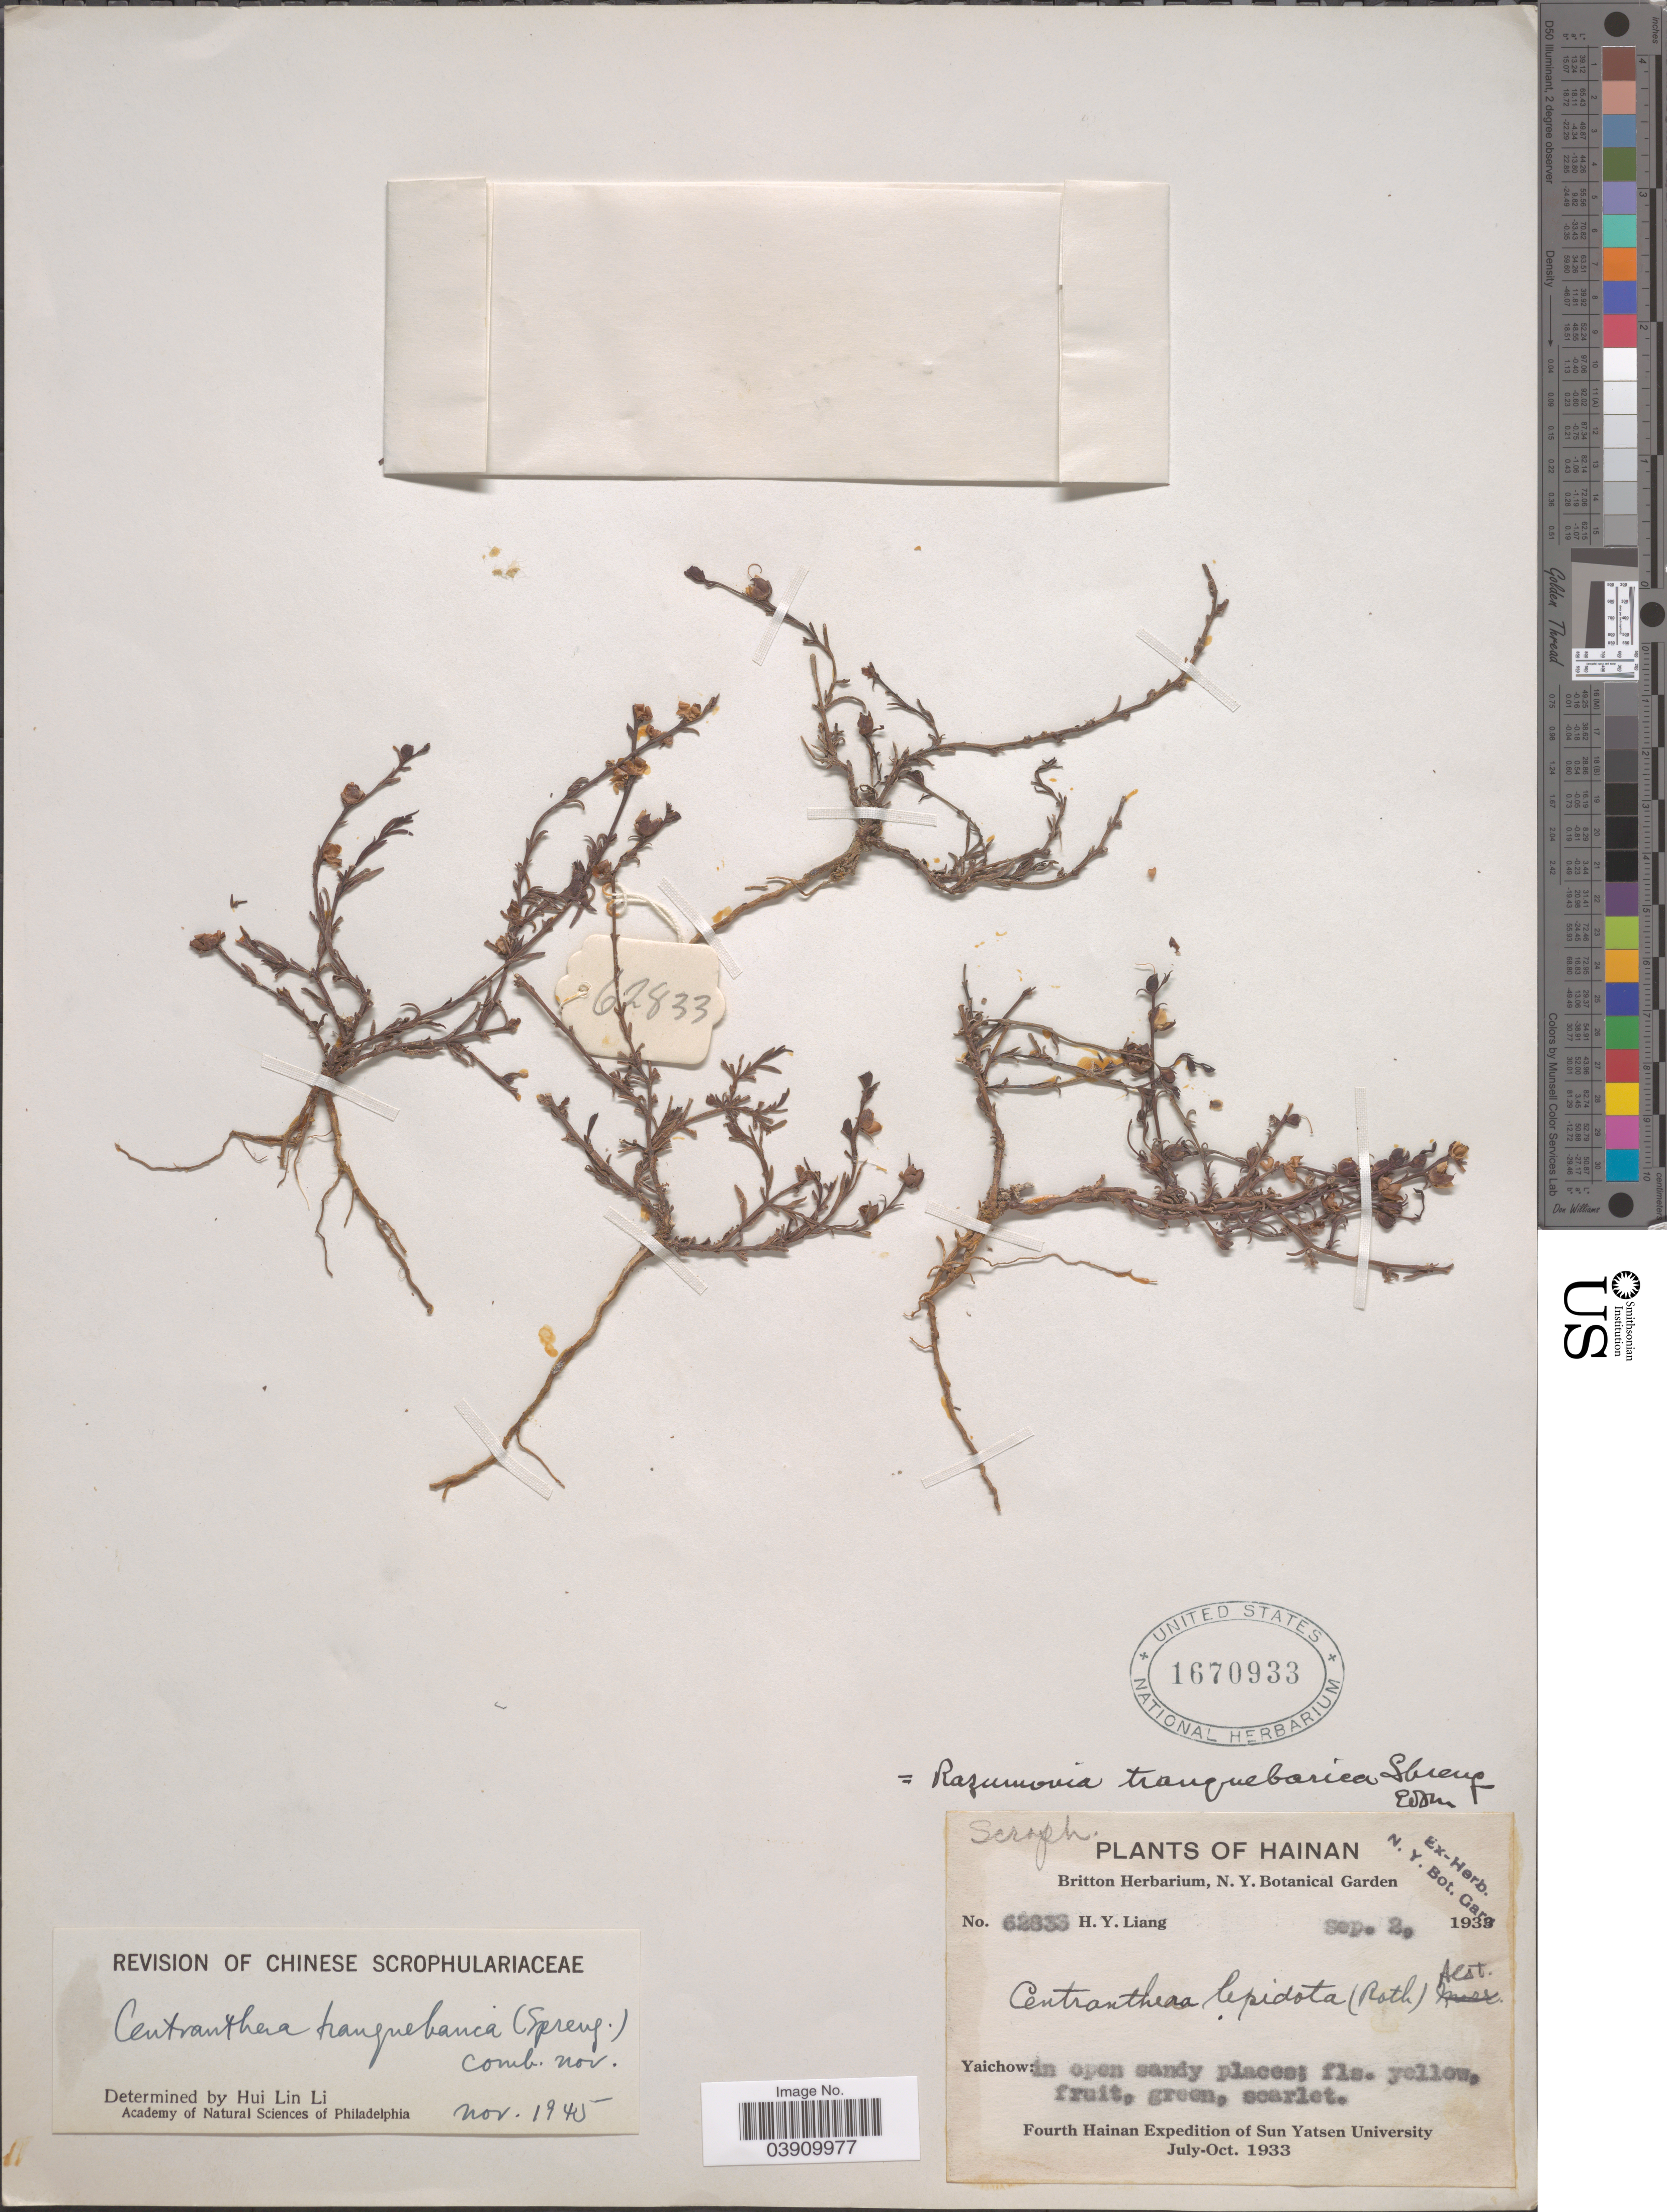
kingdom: Plantae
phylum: Tracheophyta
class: Magnoliopsida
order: Lamiales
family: Orobanchaceae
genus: Centranthera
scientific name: Centranthera tranquebarica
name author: (Spreng.) Merr.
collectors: H. Y. Liang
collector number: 62833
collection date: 1933-09-02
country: China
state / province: Hainan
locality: Yaichow: in open sandy places.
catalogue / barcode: US 1670933